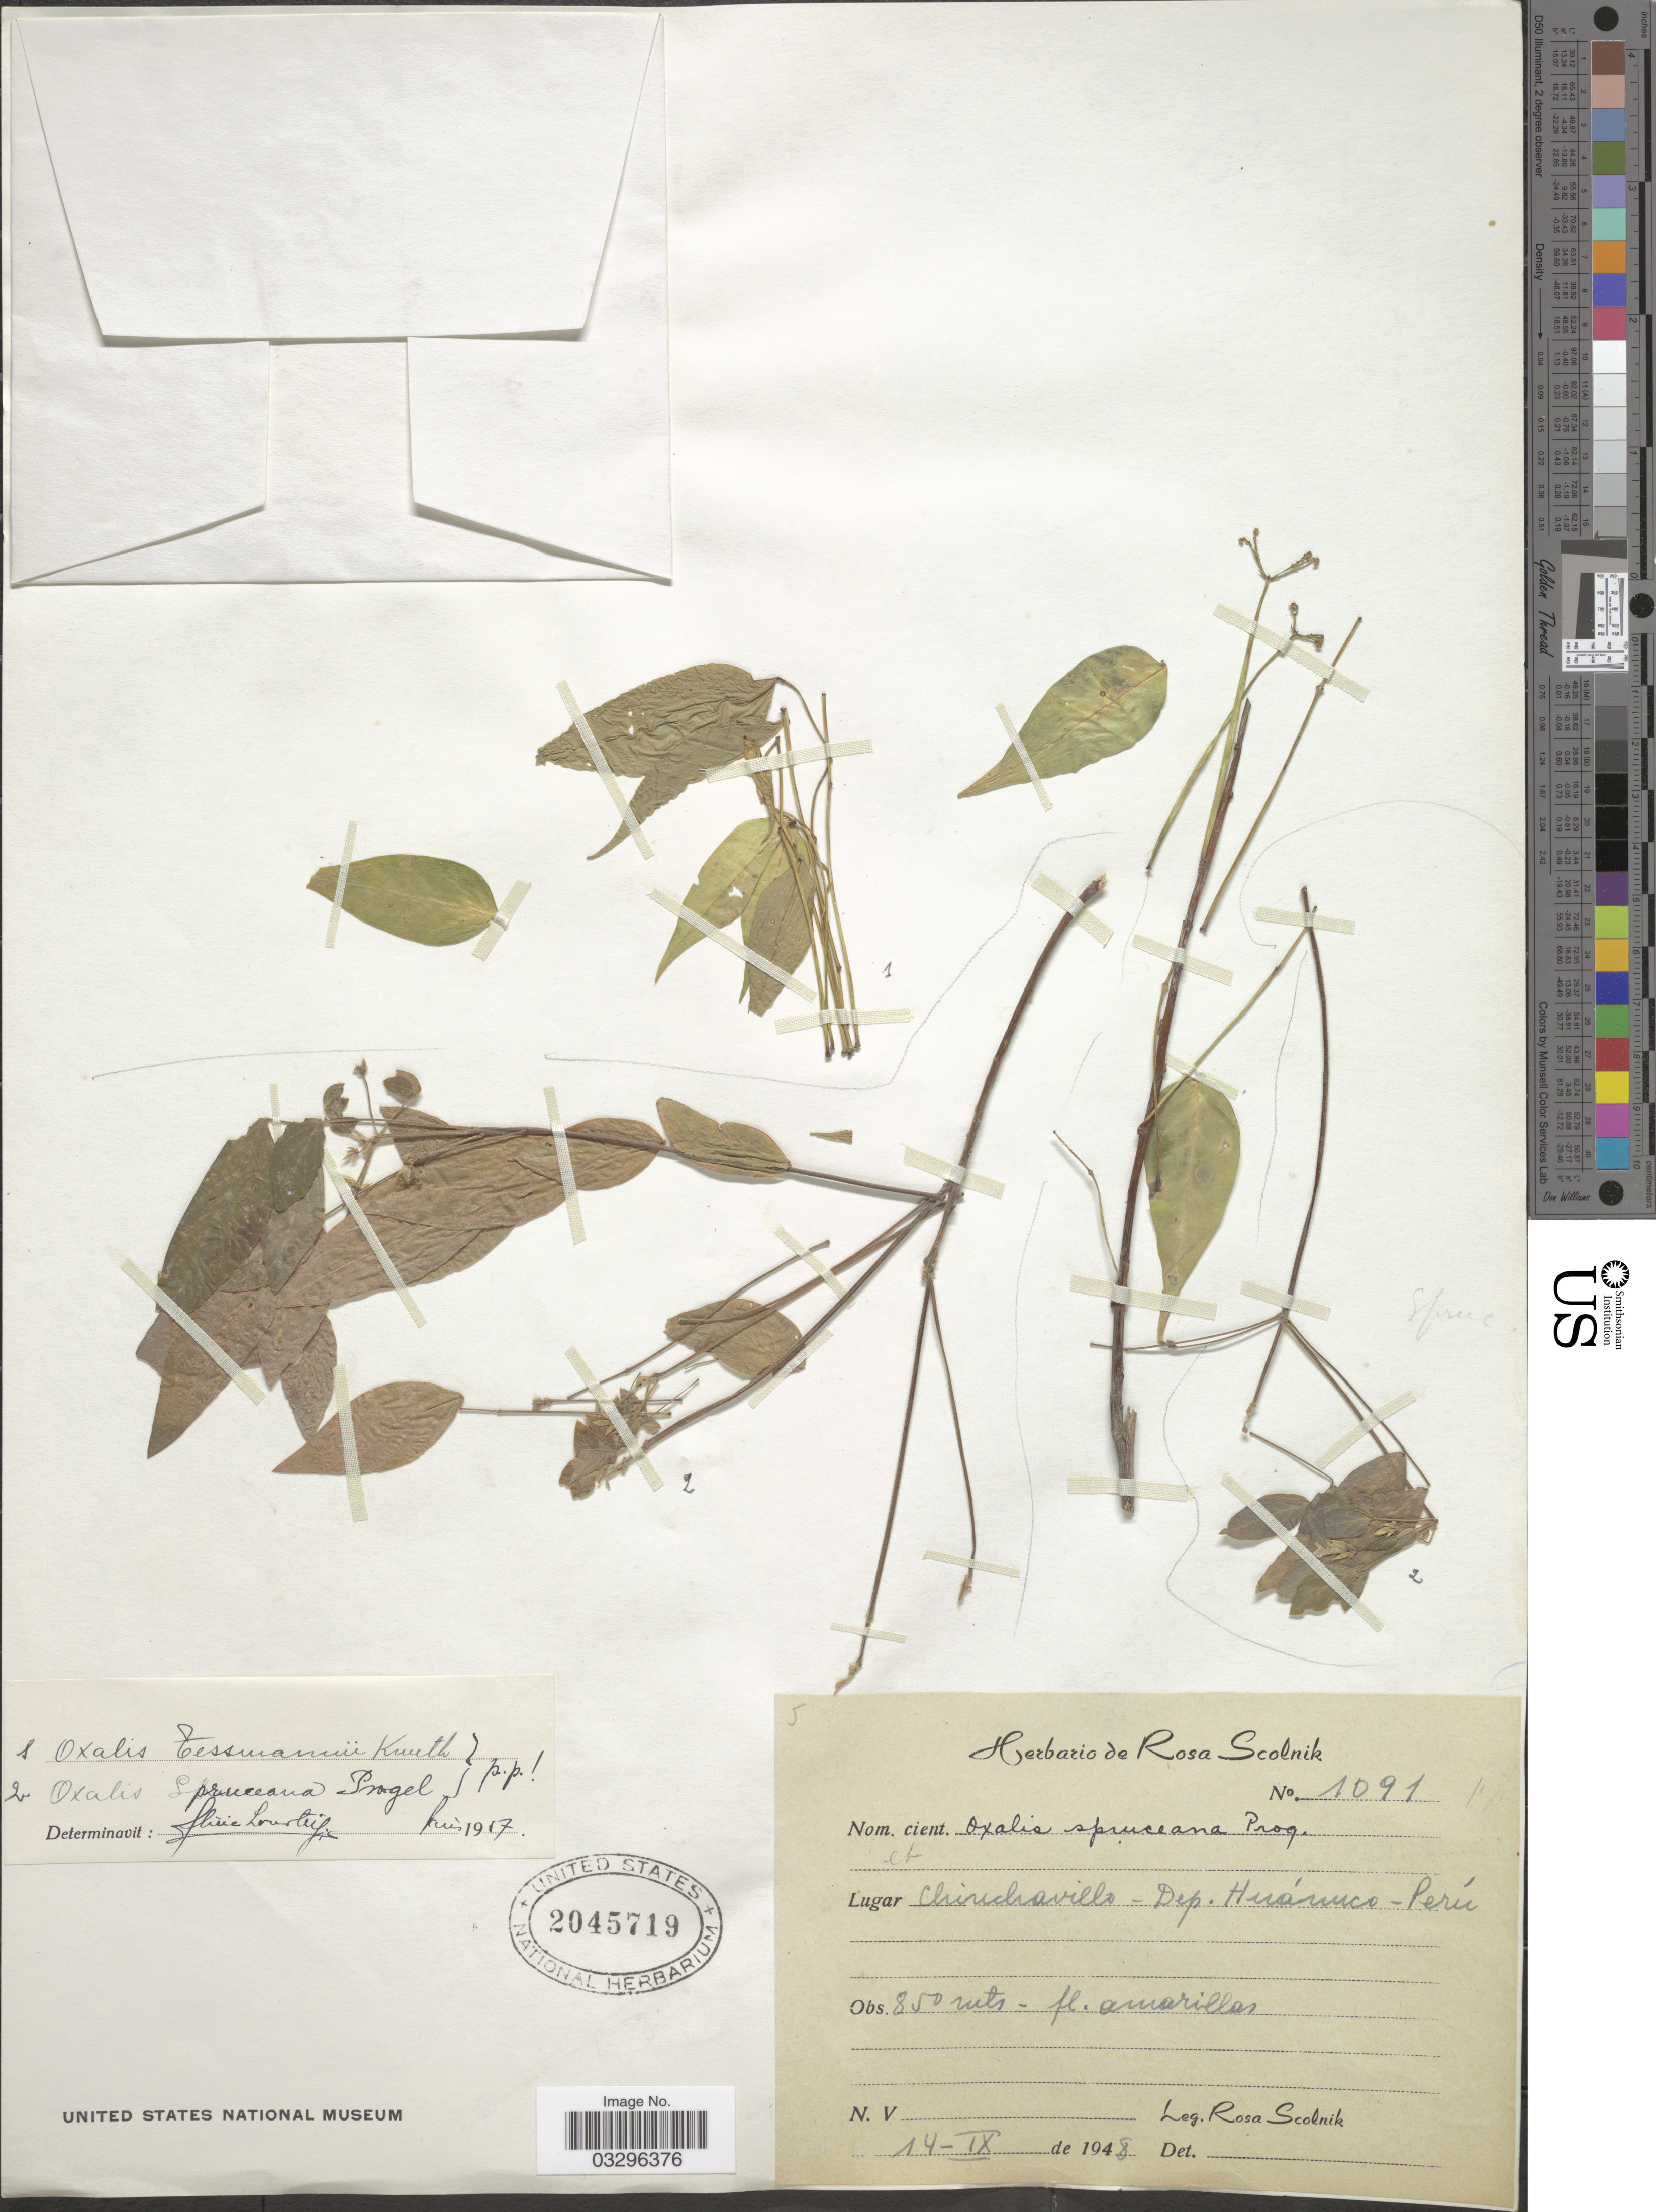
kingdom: Plantae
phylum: Tracheophyta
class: Magnoliopsida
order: Oxalidales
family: Oxalidaceae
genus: Oxalis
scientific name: Oxalis tessmannii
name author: R. Knuth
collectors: R. Scolnik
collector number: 1091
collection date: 1948-09-14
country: Peru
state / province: Huánuco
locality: Chirichavillo - Dep. Huánuco.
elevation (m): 850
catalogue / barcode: US 2045719